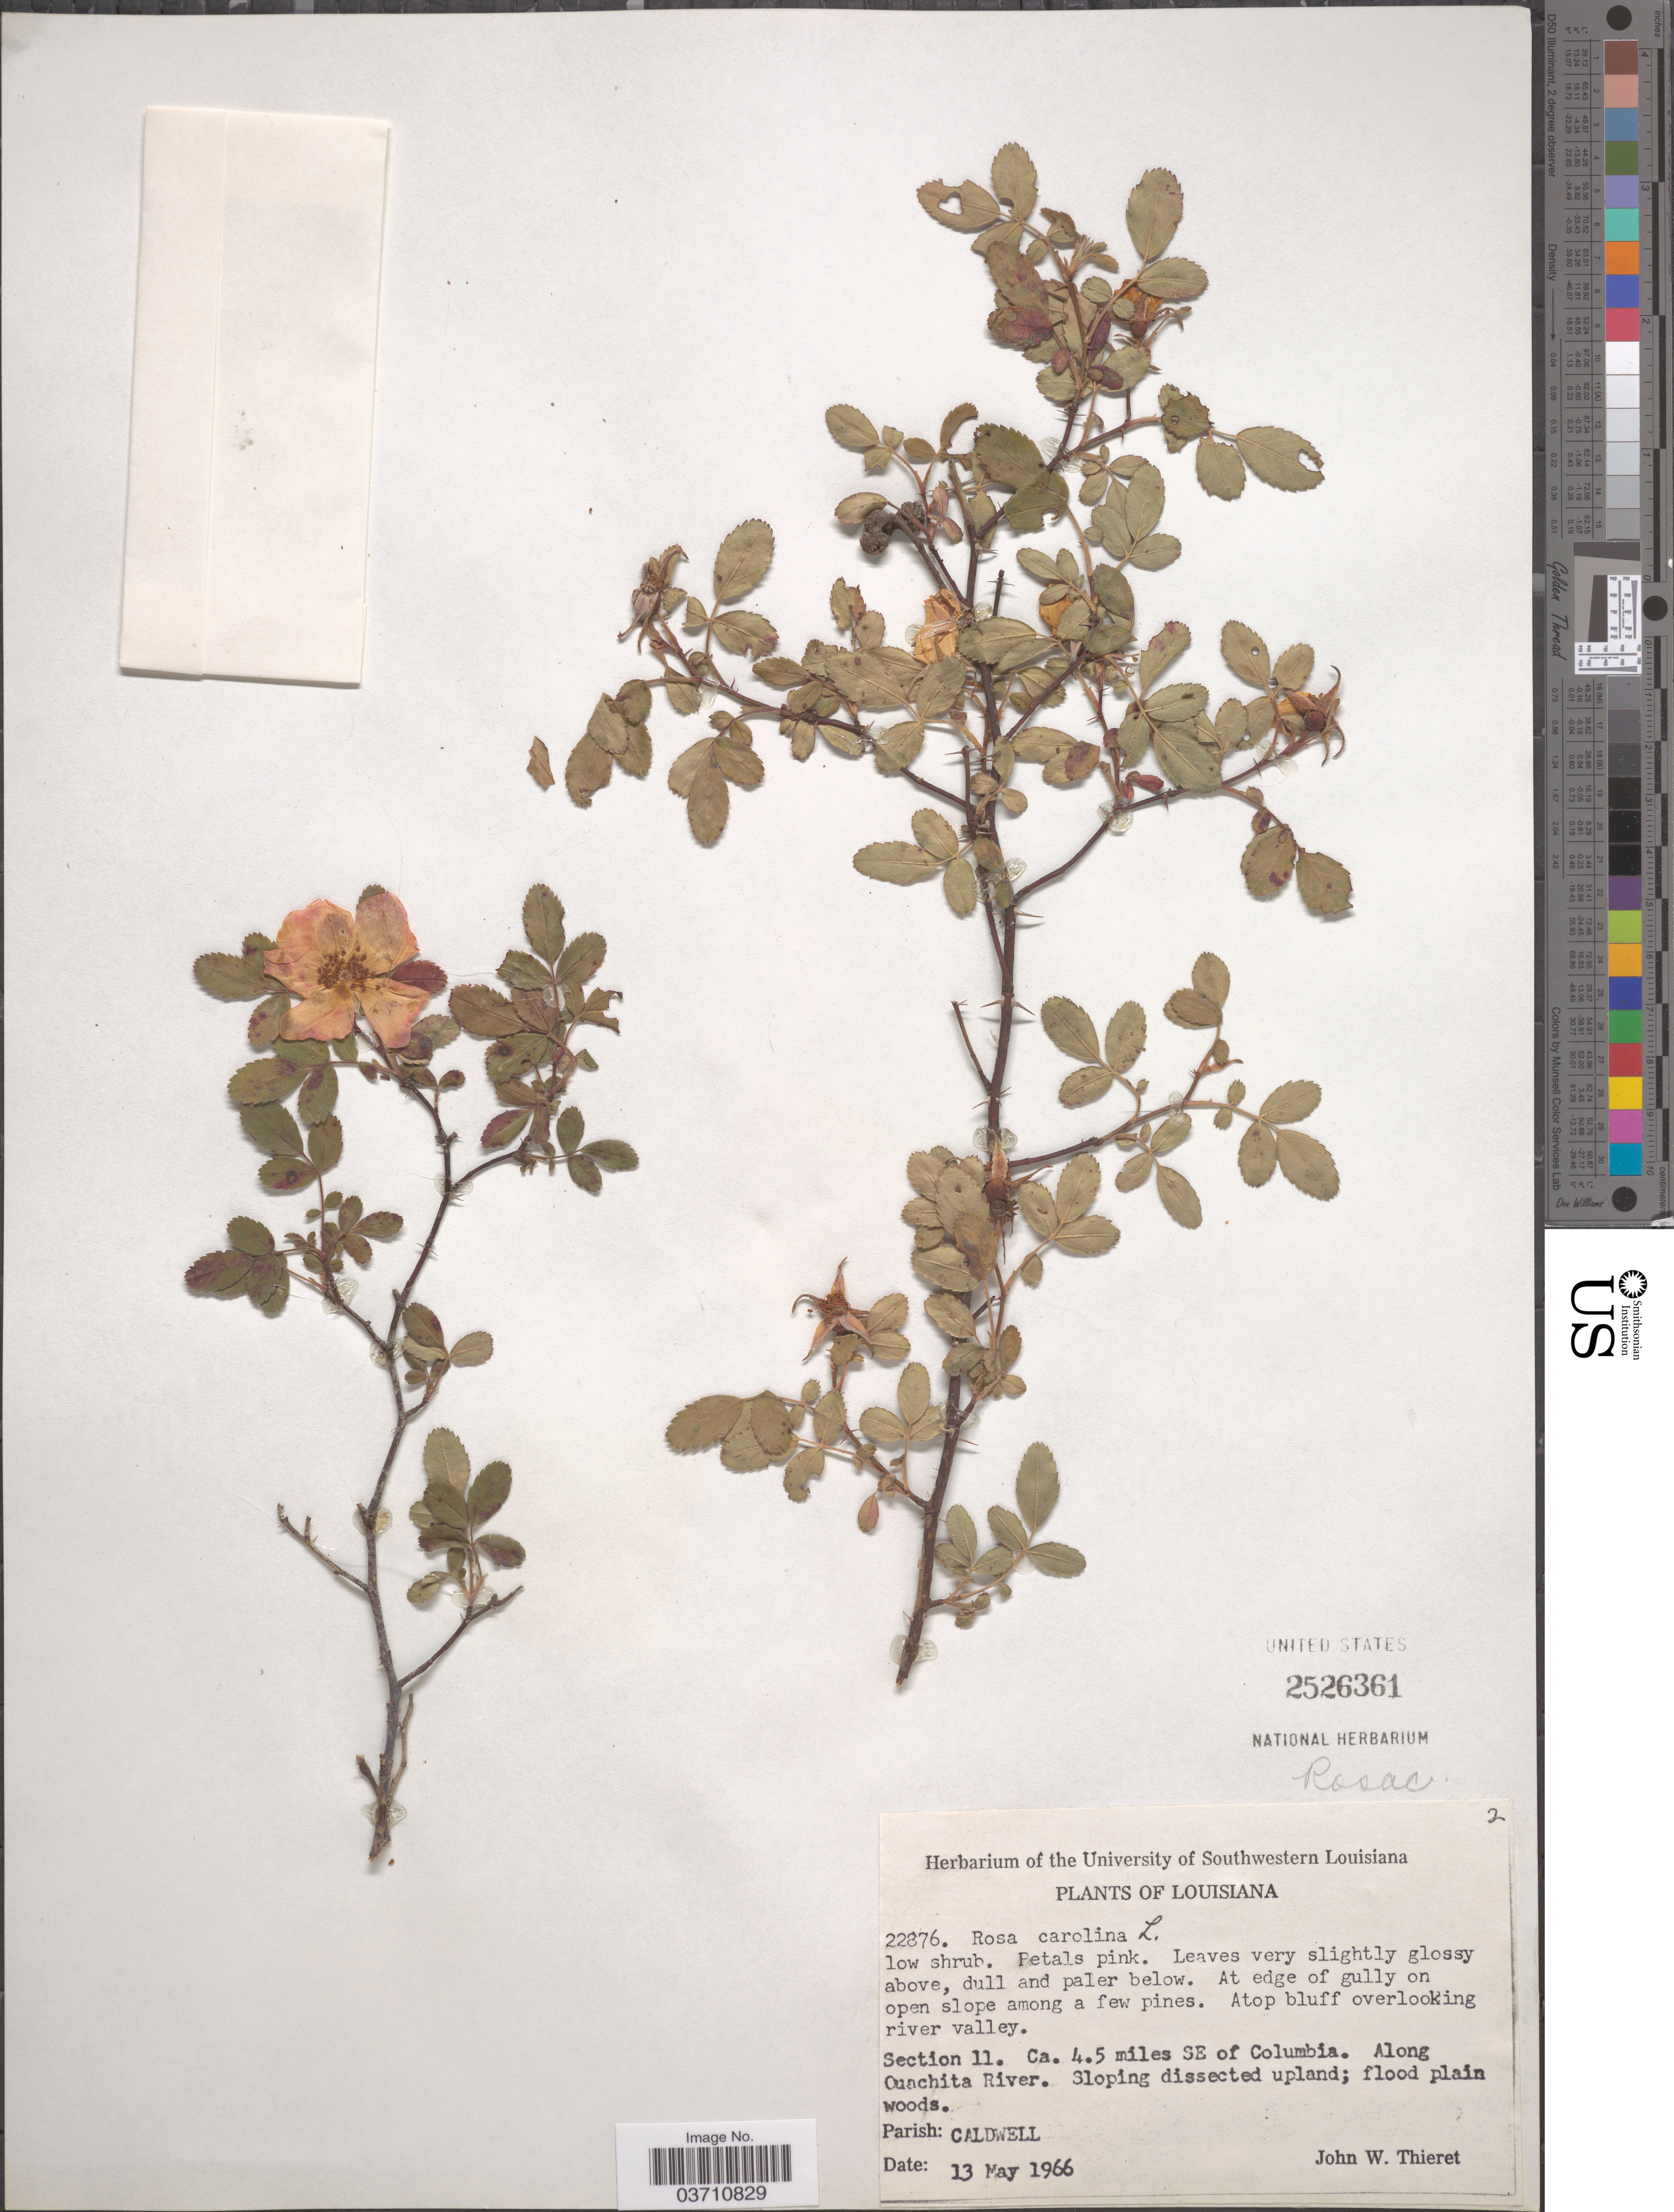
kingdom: Plantae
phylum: Tracheophyta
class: Magnoliopsida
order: Rosales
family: Rosaceae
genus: Rosa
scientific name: Rosa carolina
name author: L.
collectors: J. W. Thieret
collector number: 22876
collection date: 1966-05-13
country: United States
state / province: Louisiana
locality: Section 11. Ca. 4.5 miles SE of Columbia. Along Ouachita River. Parish: Caldwell.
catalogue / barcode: US 2526361